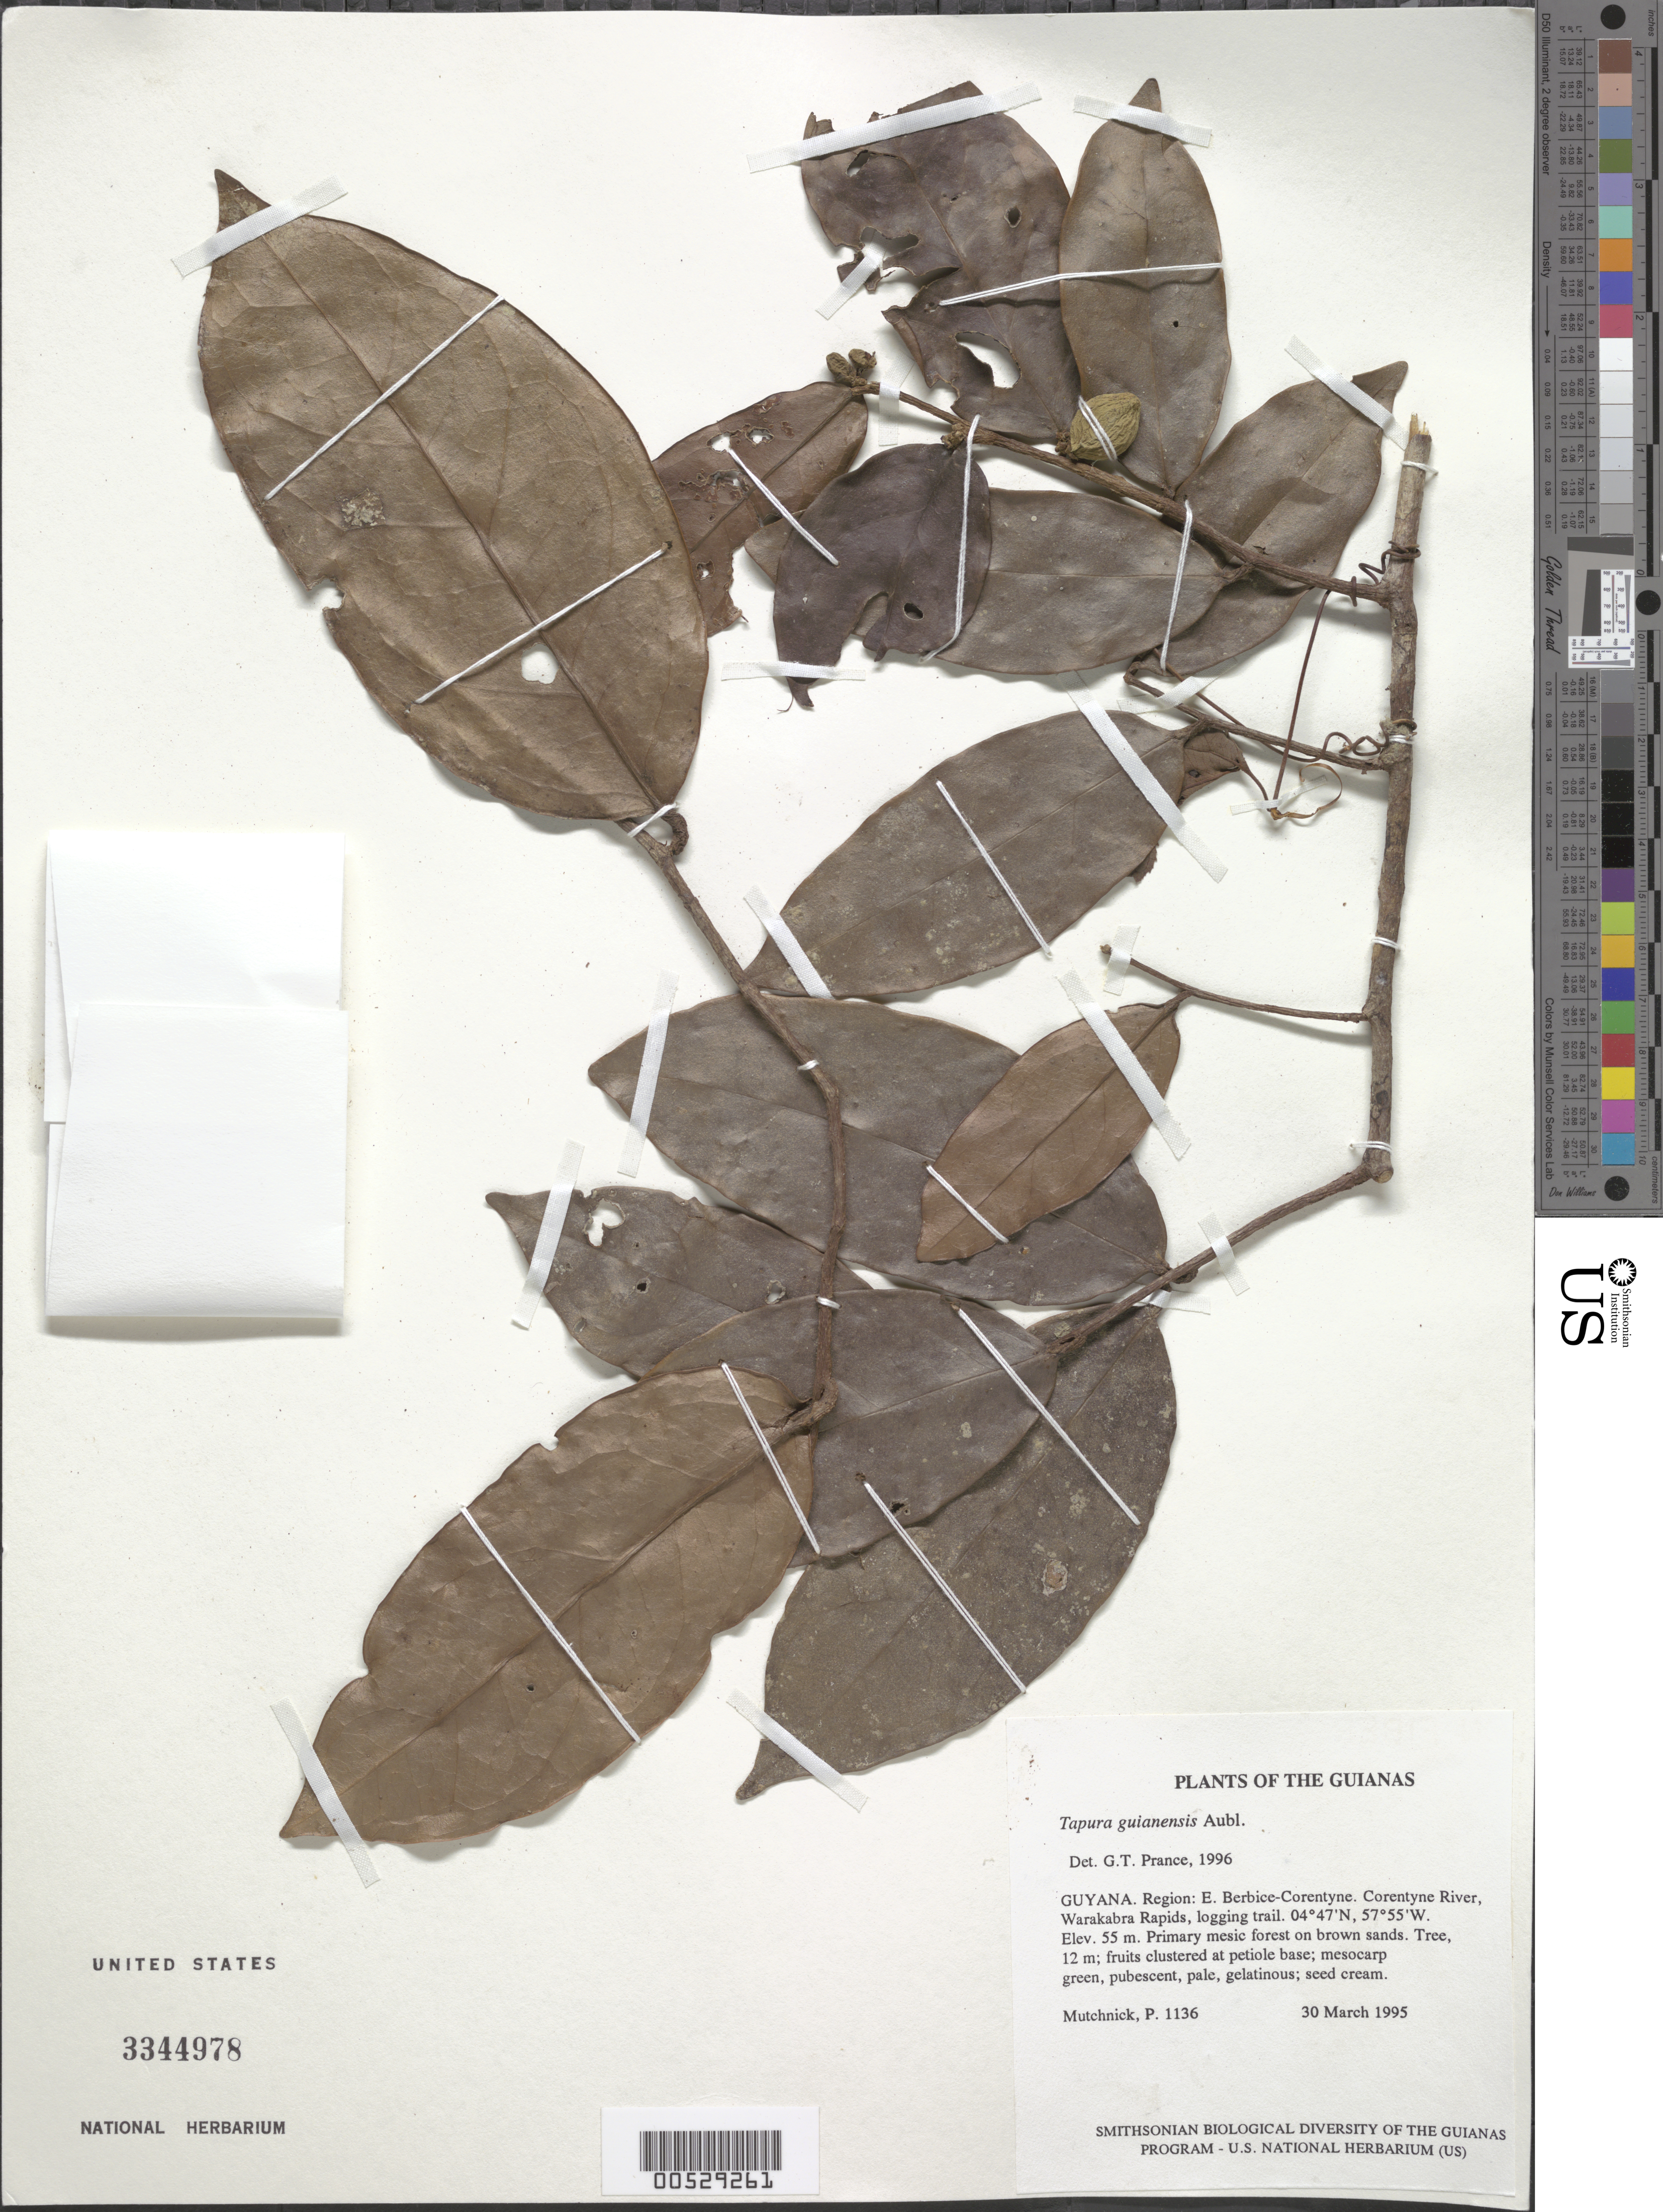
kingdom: Plantae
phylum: Tracheophyta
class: Magnoliopsida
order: Malpighiales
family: Dichapetalaceae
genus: Tapura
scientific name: Tapura guianensis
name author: Aubl.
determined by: Prance, G. T.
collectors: P. Mutchnick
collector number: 1136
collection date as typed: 30 March 1995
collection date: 1995-03-30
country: Guyana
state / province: E. Berbice-Corentyne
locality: Corentyne River, Warakabra Rapids, logging trail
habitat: Primary mesic forest on brown sands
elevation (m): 55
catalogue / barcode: US 3344978